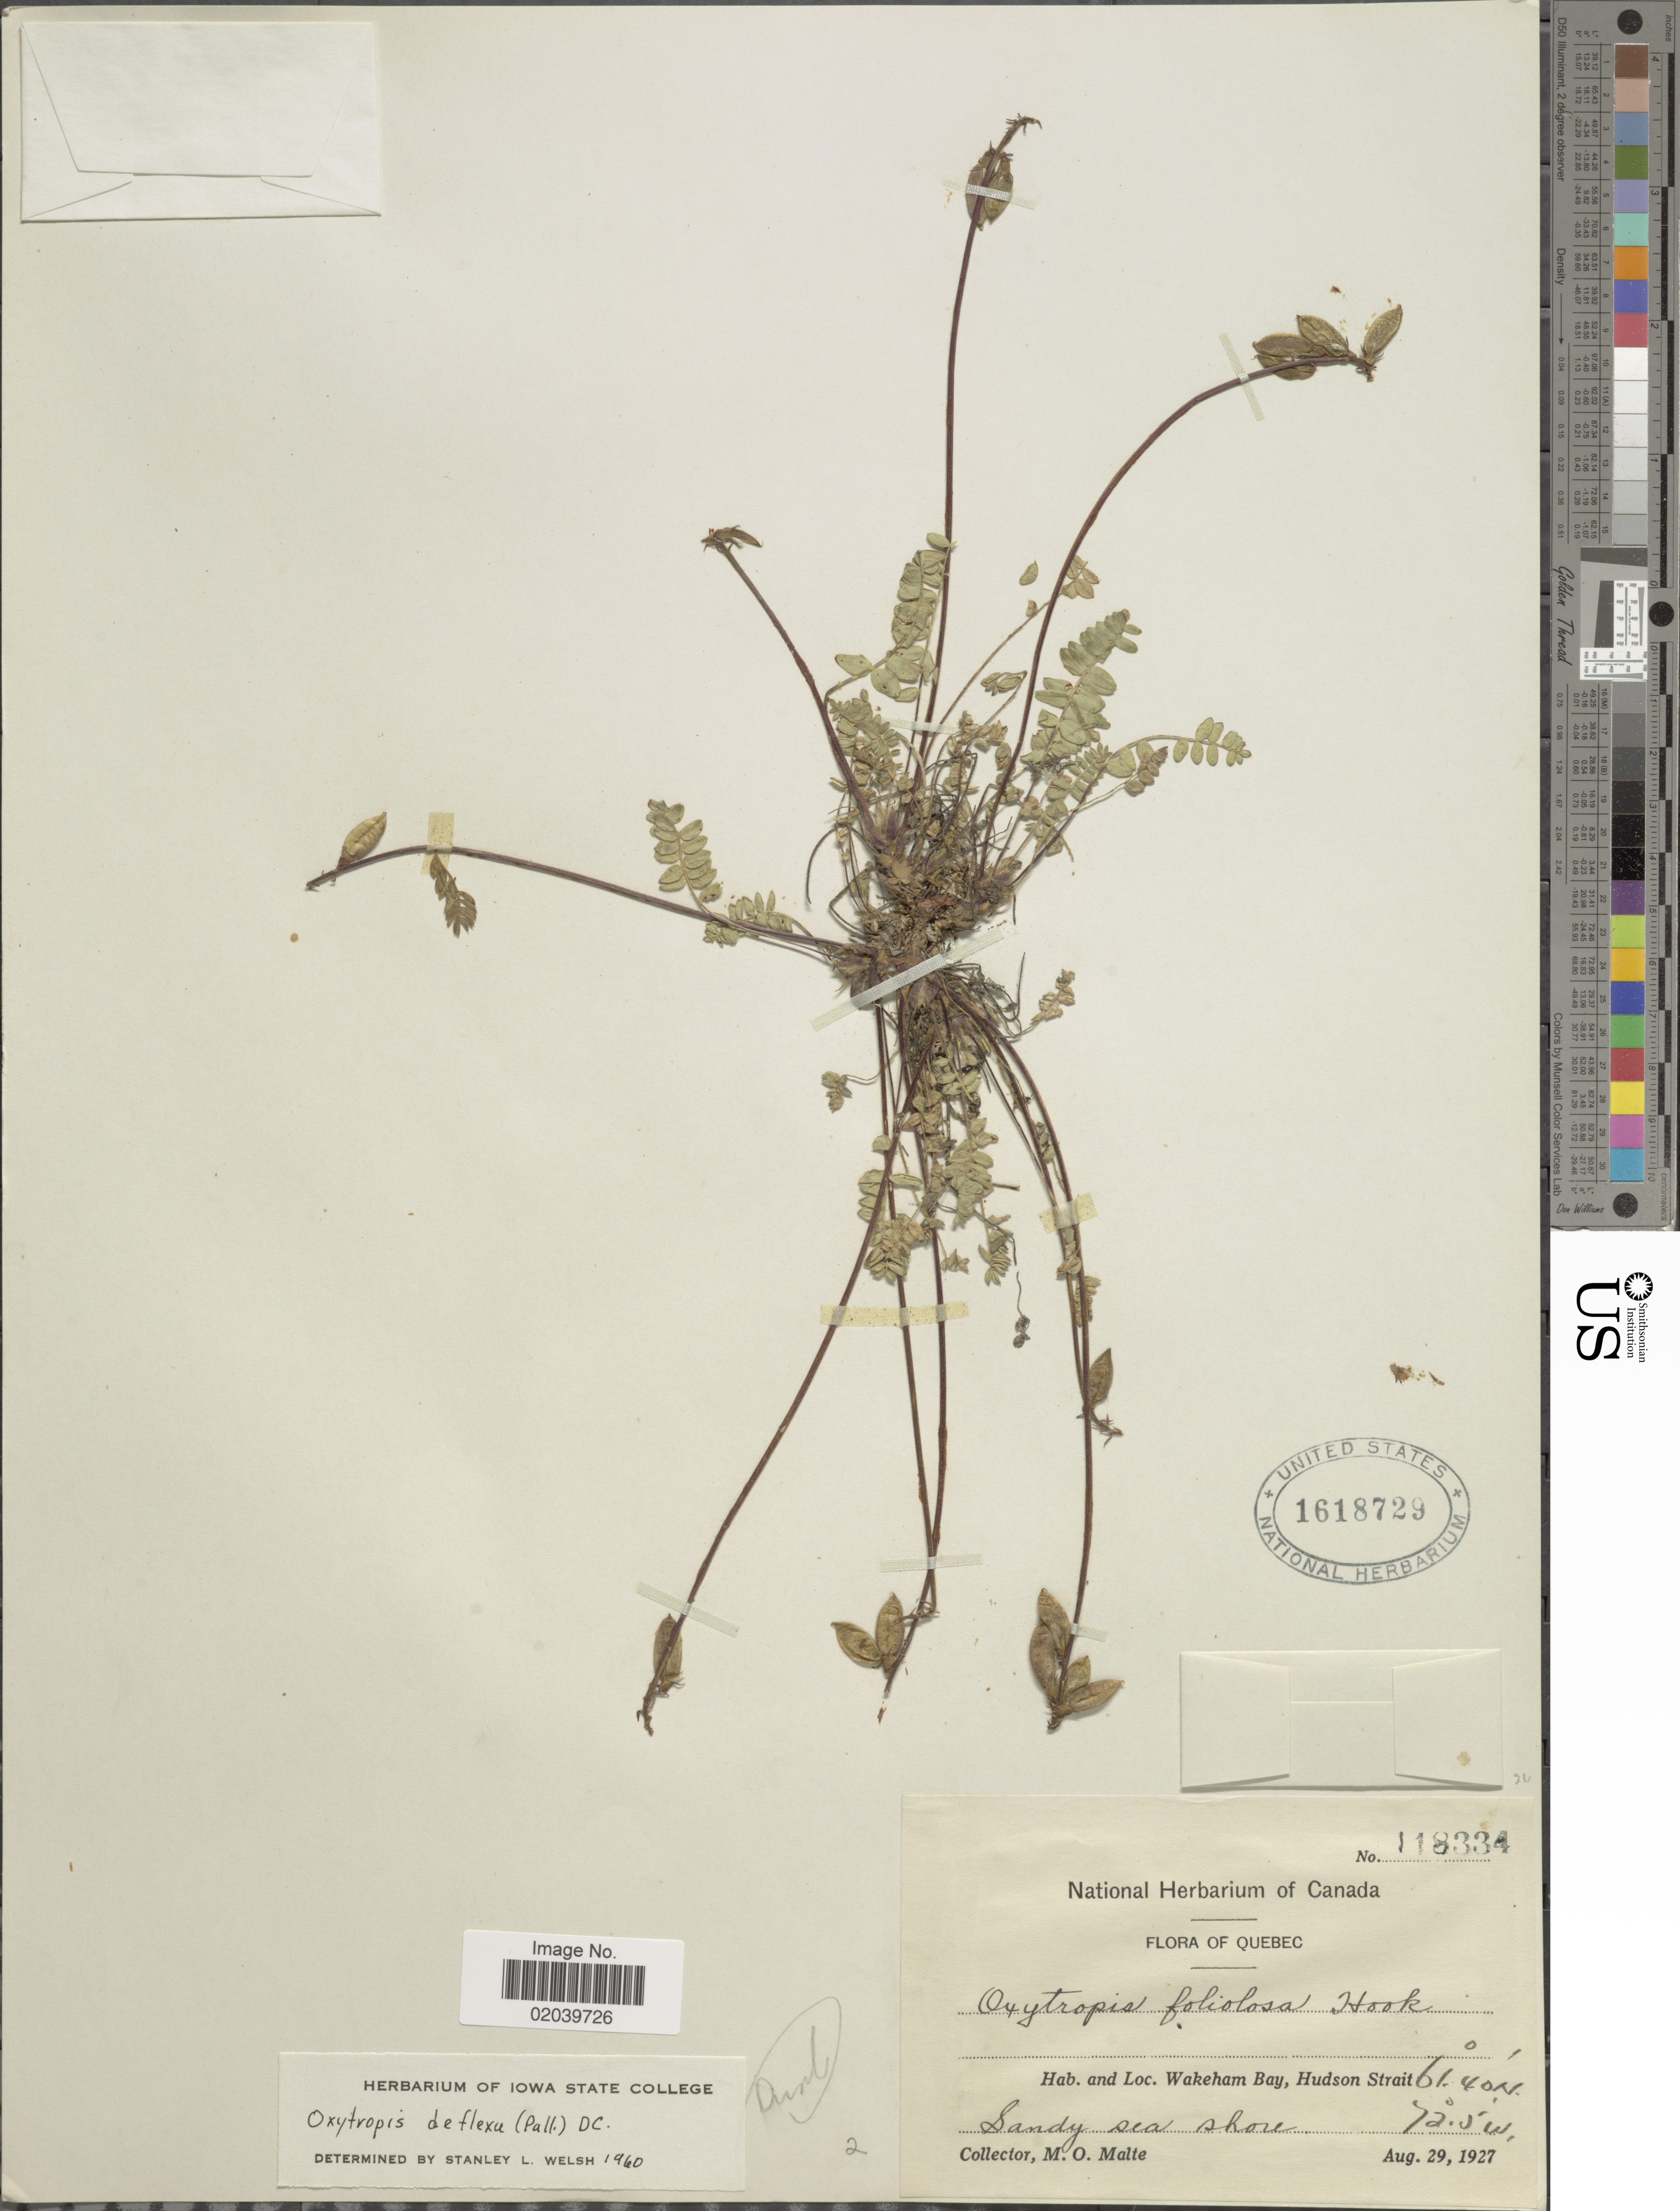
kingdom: Plantae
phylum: Tracheophyta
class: Magnoliopsida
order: Fabales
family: Fabaceae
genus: Oxytropis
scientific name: Oxytropis deflexa var. foliolosa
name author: (Hook.) Barneby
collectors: M. O. Malte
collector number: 118334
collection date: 1927-08-29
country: Canada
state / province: Quebec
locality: Wakeham Bay, Hudson Strait. Sandy sea shore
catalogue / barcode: US 1618729